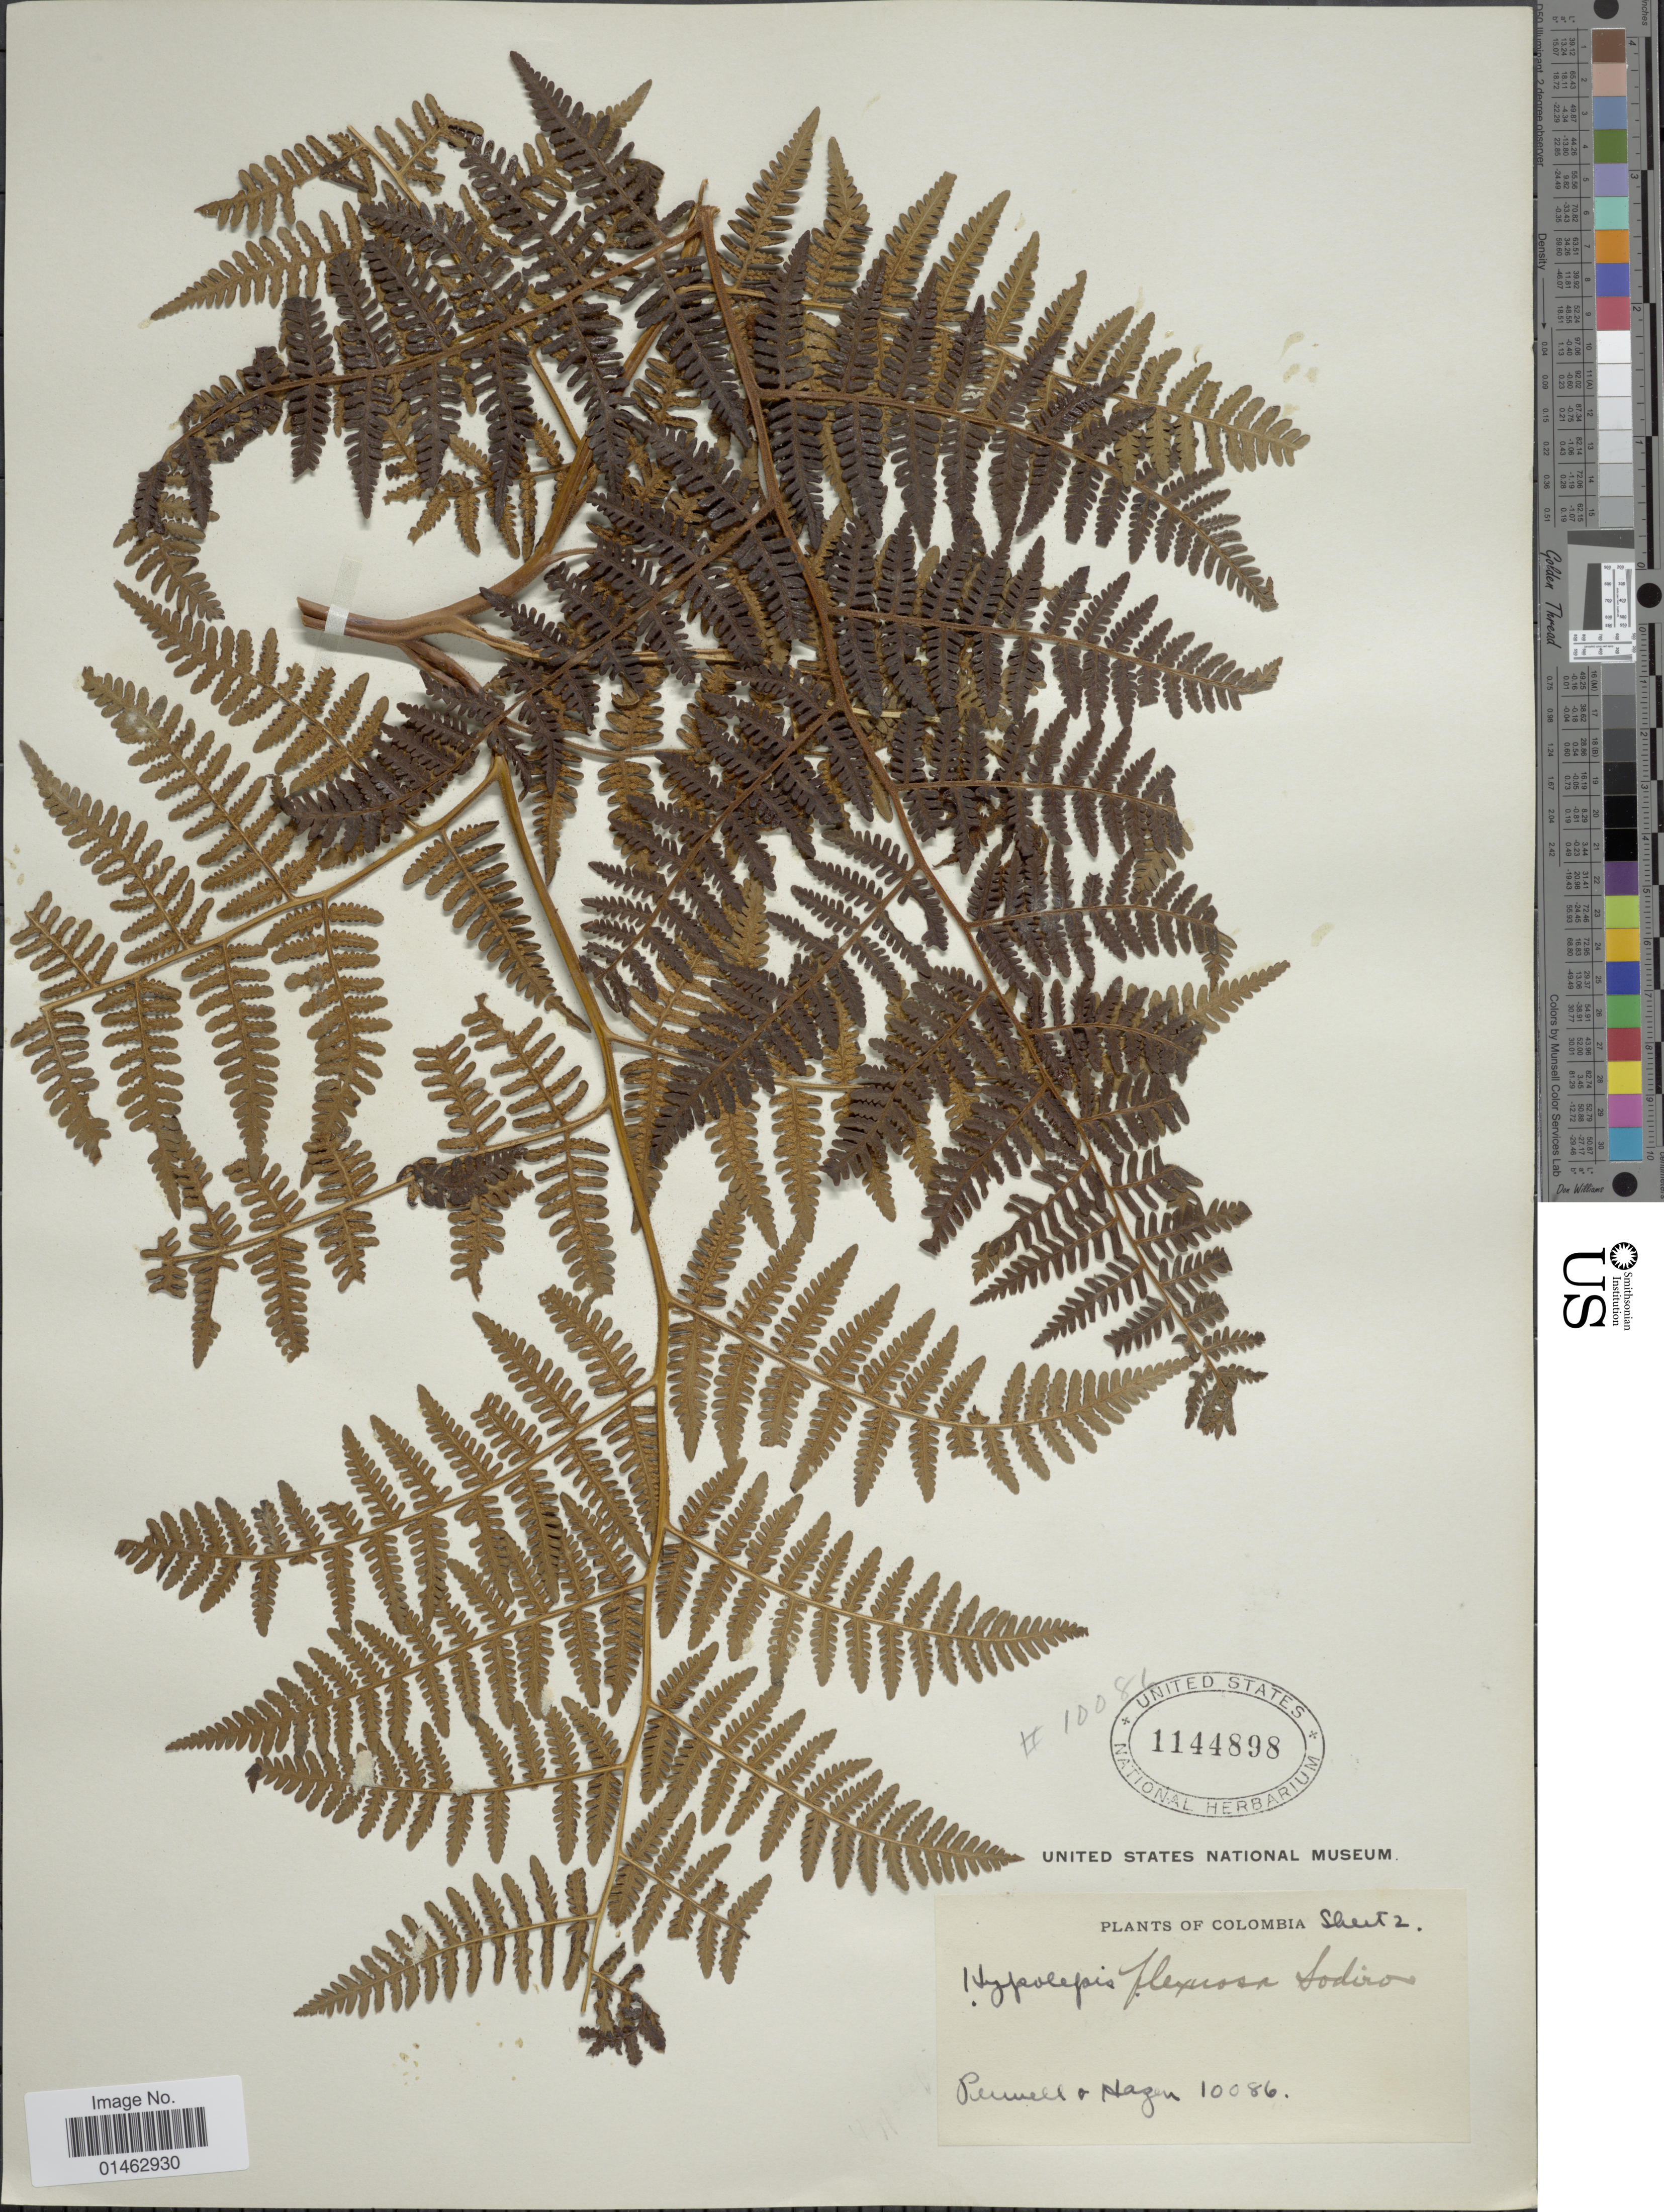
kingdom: Plantae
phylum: Tracheophyta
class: Polypodiopsida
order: Polypodiales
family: Dennstaedtiaceae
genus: Hypolepis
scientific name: Hypolepis bogotensis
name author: H. Karst.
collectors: -. Pennell & Hazen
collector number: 10086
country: Colombia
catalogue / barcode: US 1144898